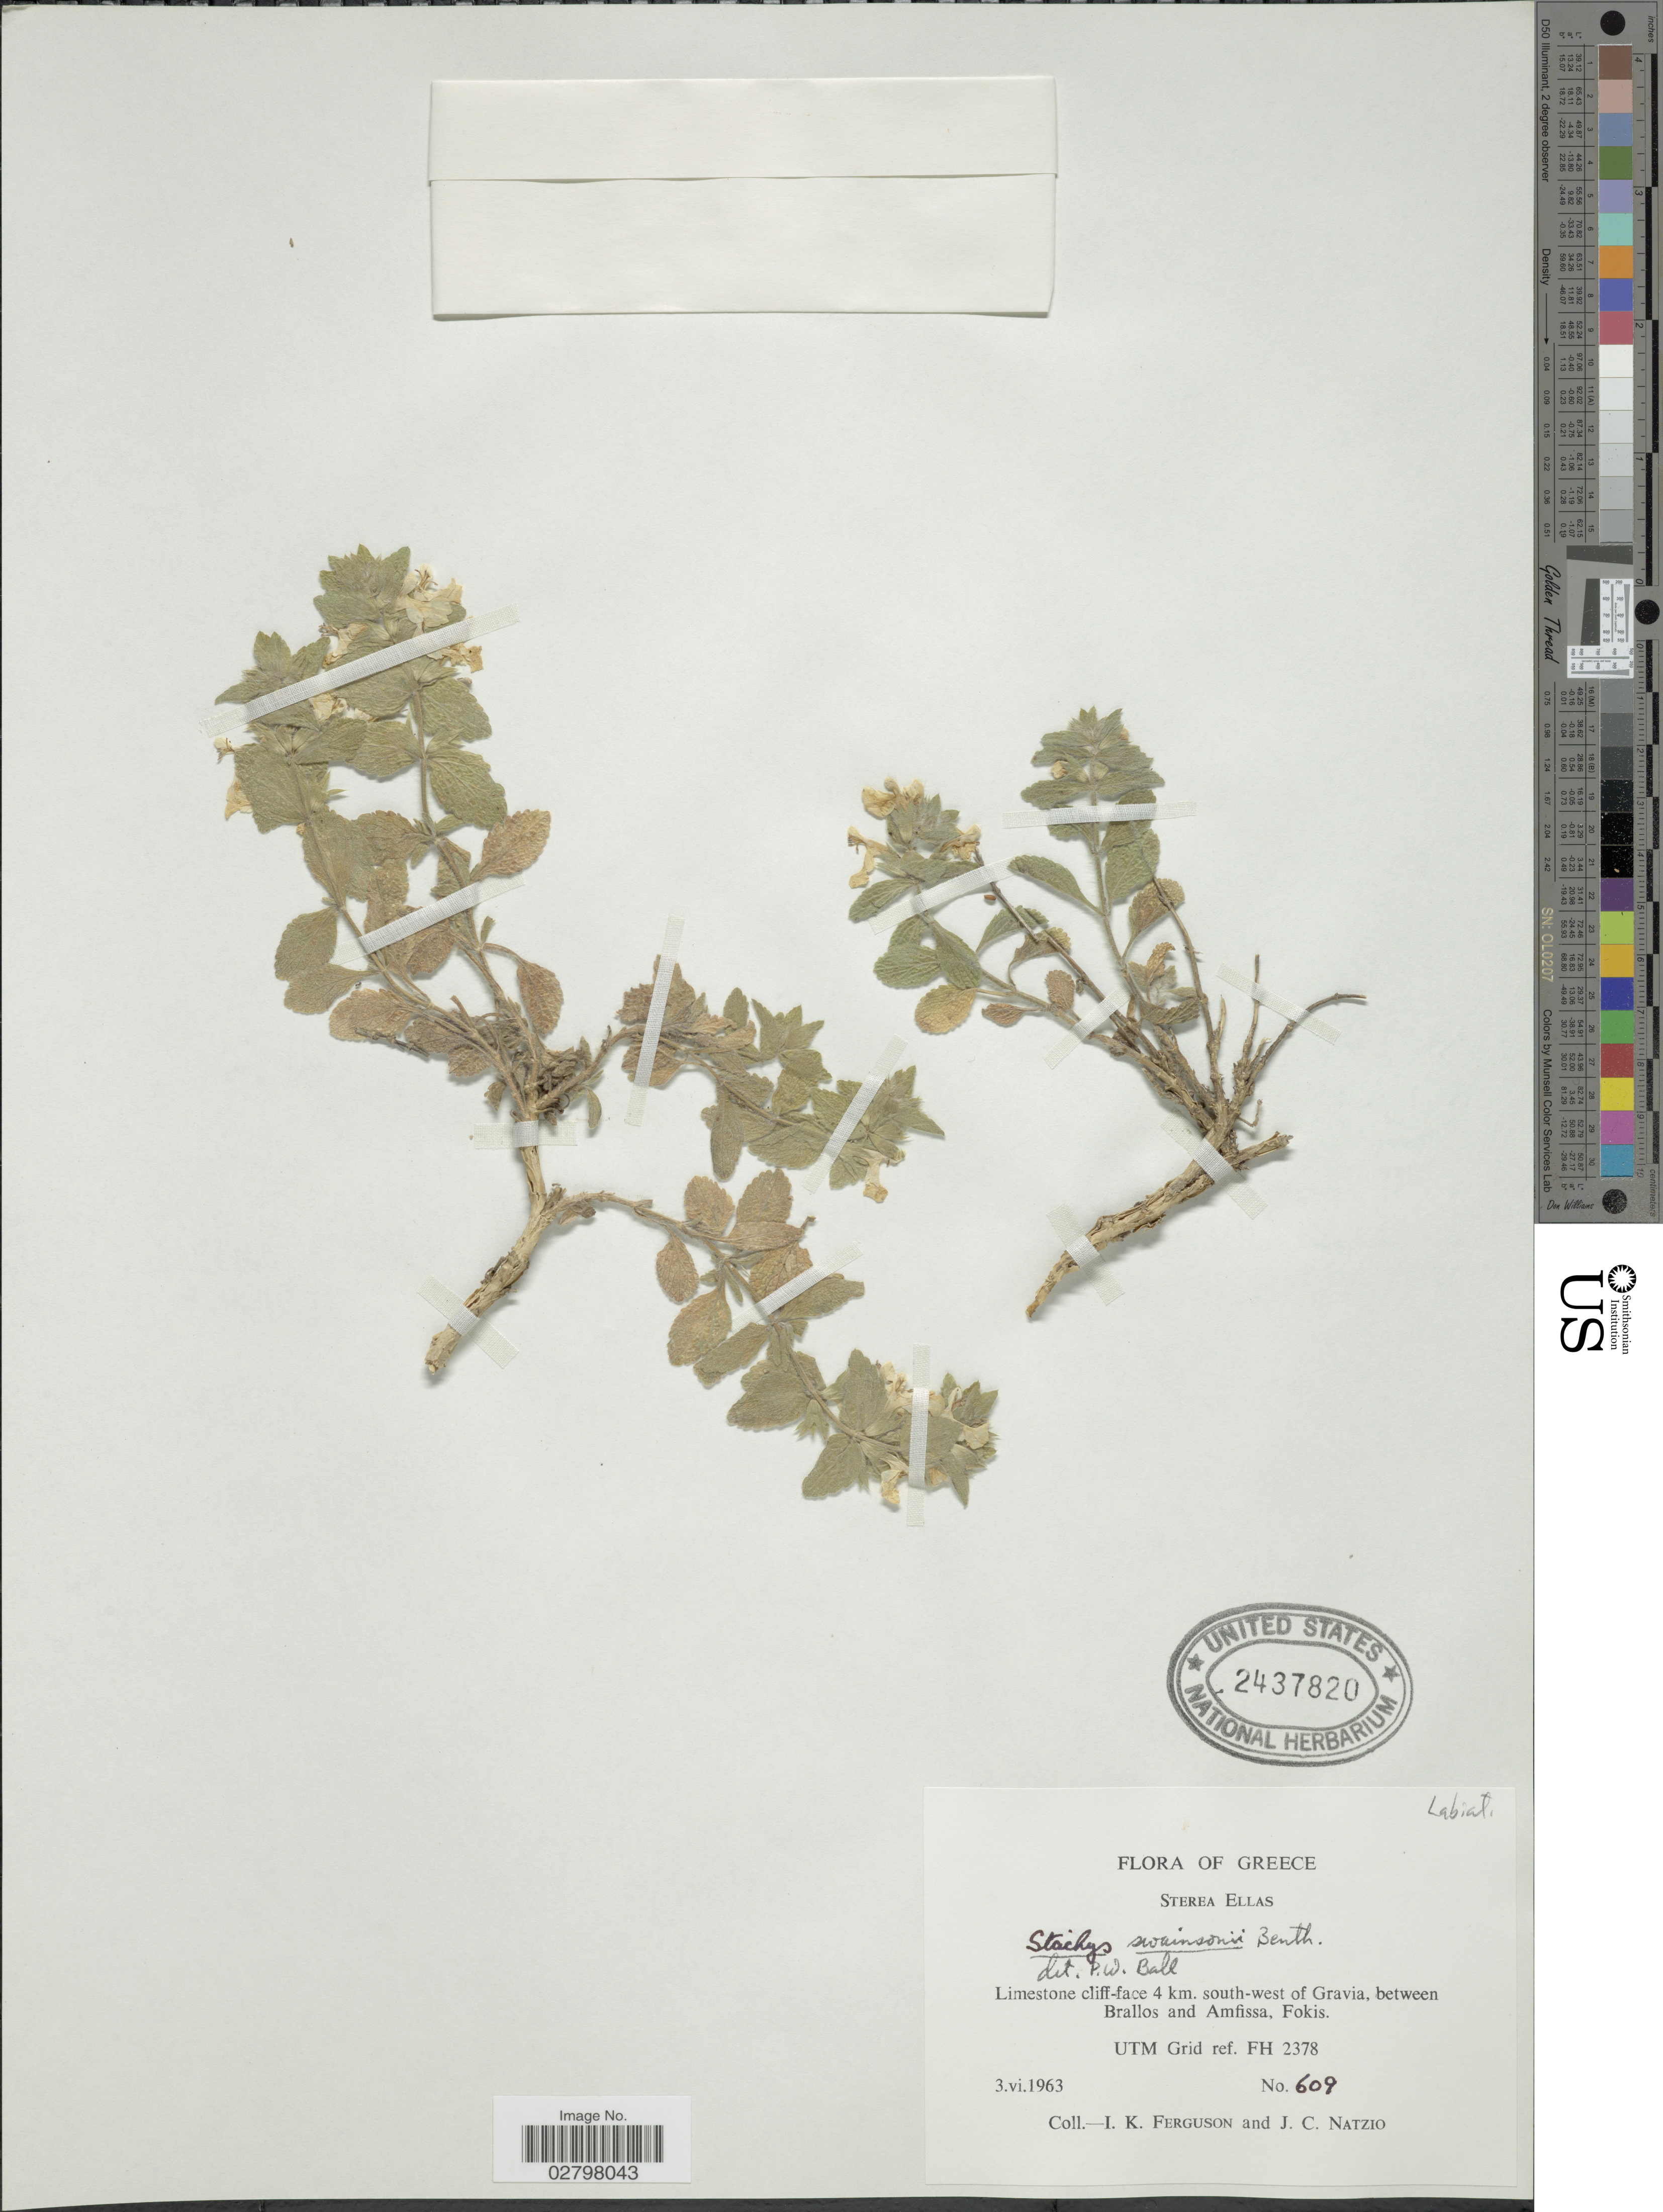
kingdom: Plantae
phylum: Tracheophyta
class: Magnoliopsida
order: Lamiales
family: Lamiaceae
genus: Stachys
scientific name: Stachys swainsonii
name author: Benth.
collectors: I. K. Ferguson & J. Natzio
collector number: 609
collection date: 1963-06-03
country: Greece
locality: Sterea Ellas, Limestone cliff-face 4 km. south-west of Gravia, between Brallos and Amfissa, Fokis, UTM Grid ref. FH 2378.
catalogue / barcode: US 2437820